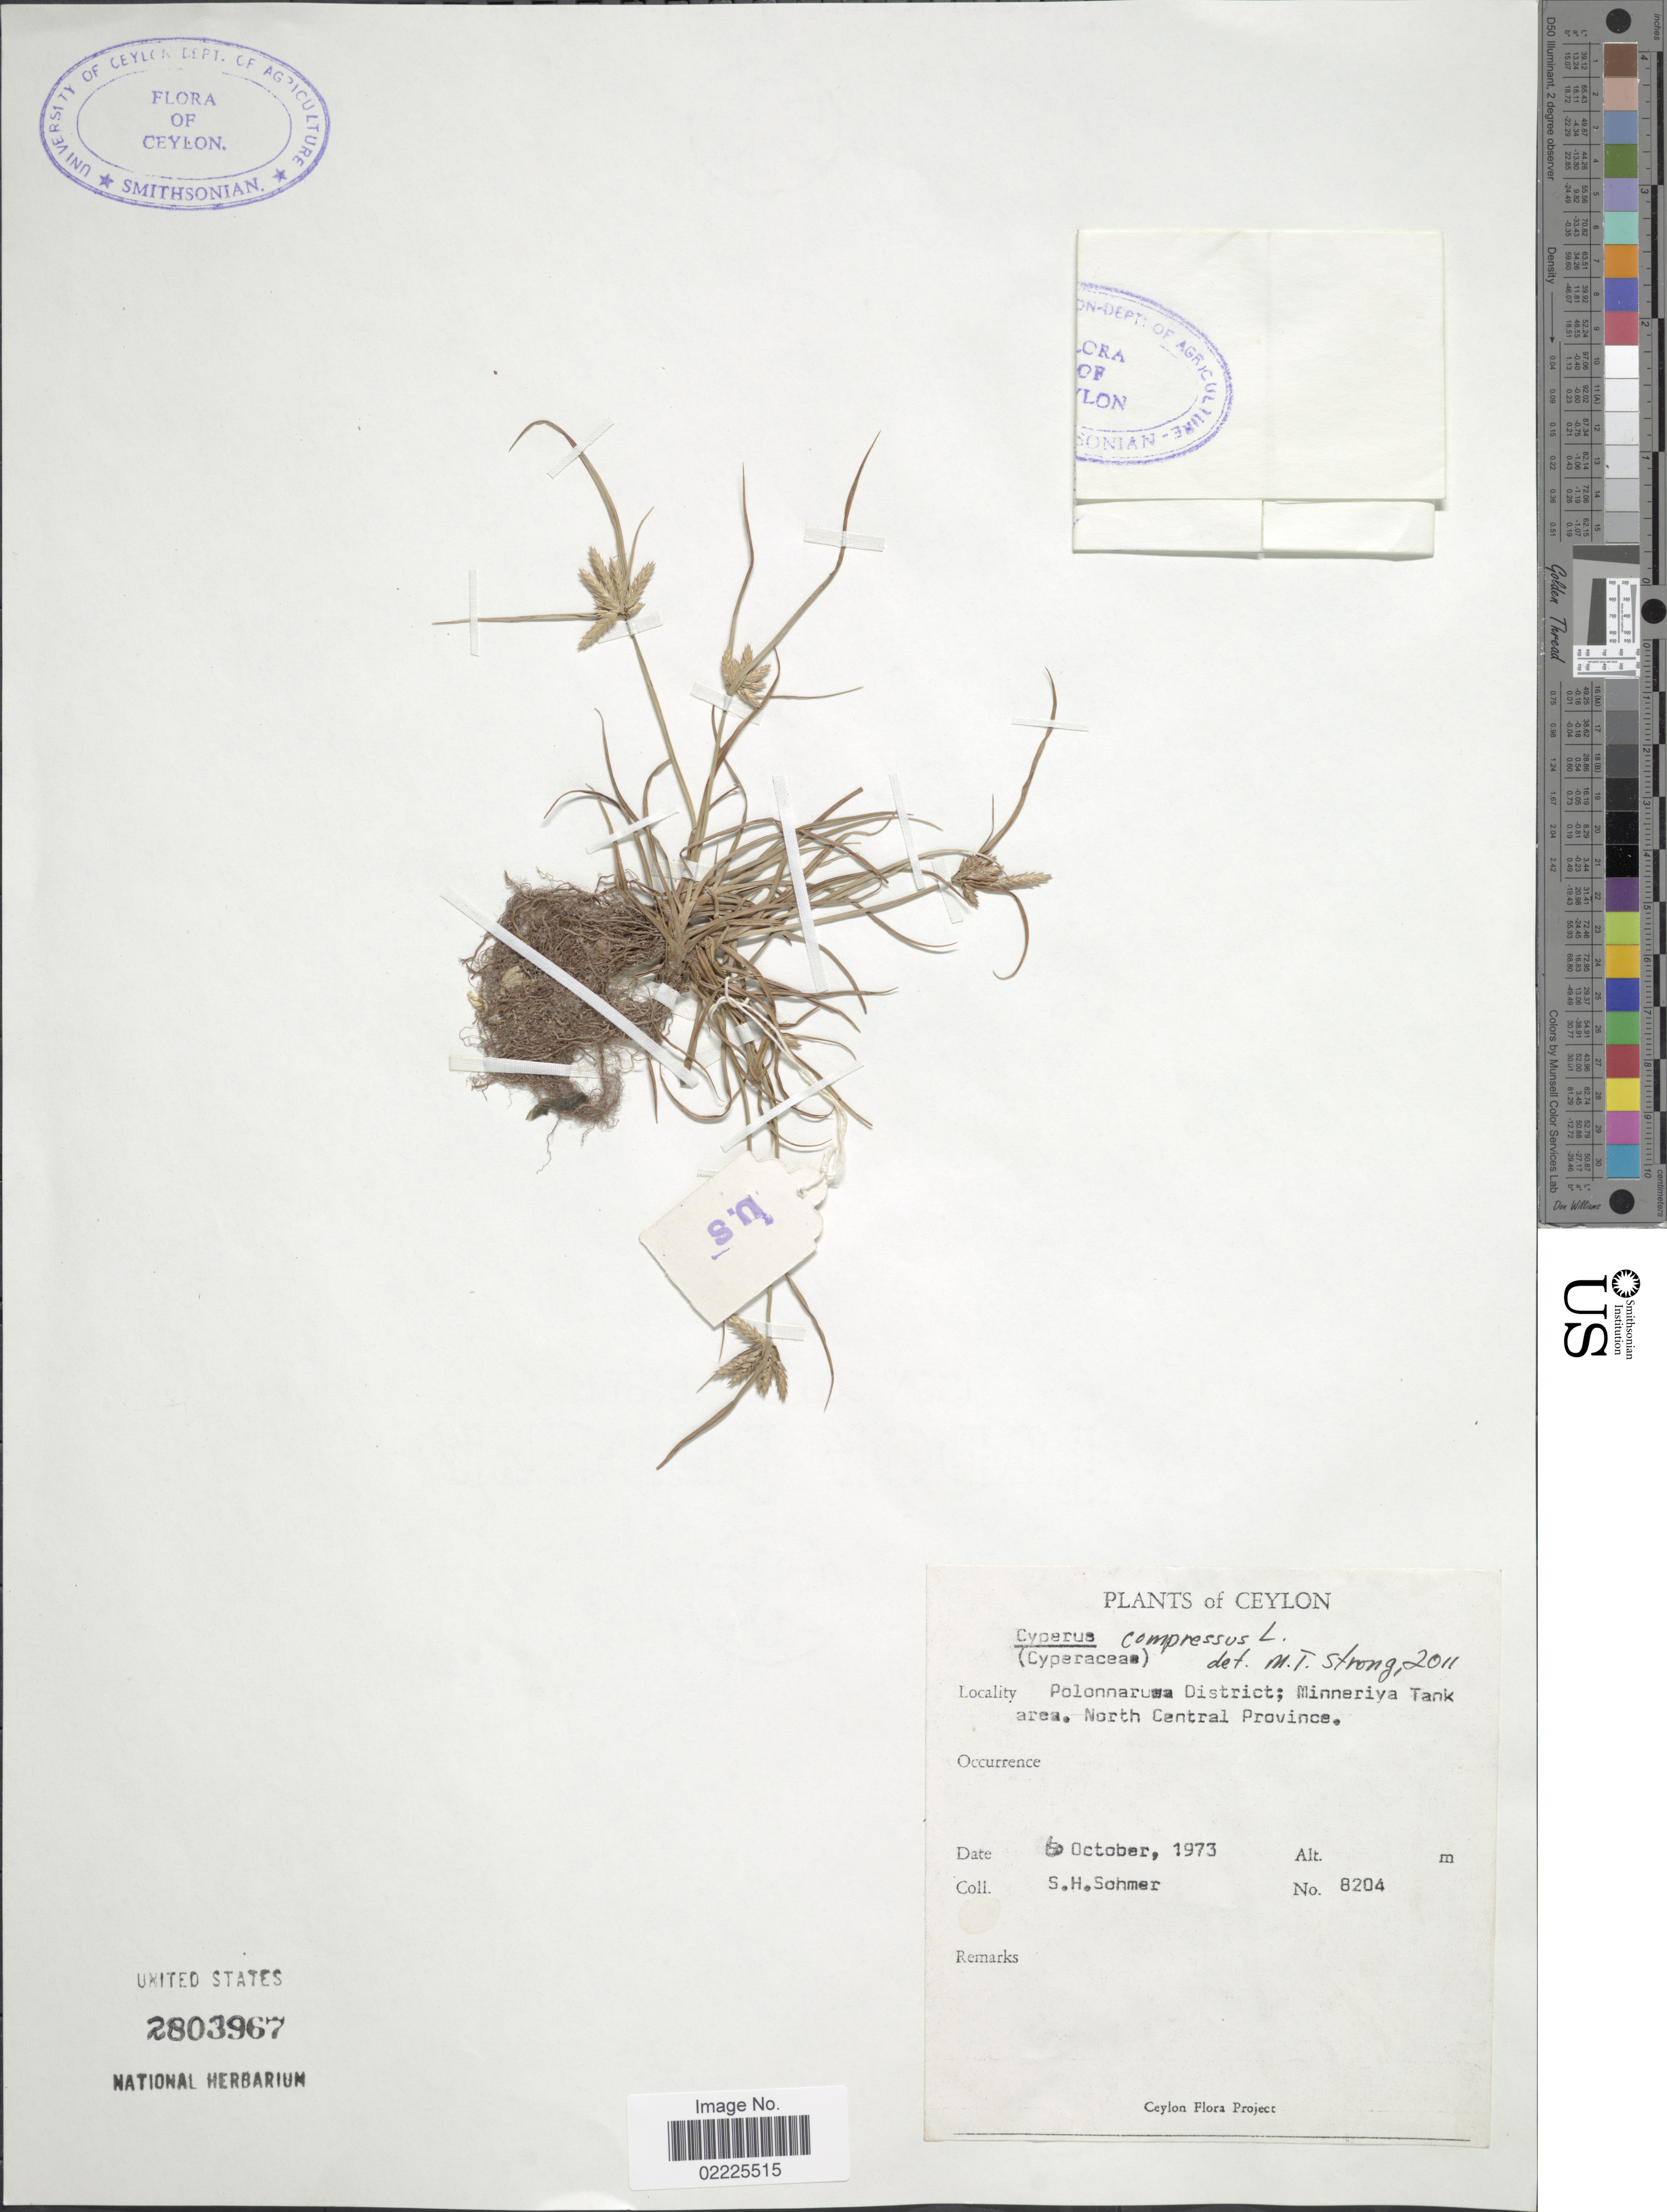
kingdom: Plantae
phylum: Tracheophyta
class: Liliopsida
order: Poales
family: Cyperaceae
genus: Cyperus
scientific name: Cyperus compressus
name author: L.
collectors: S. H. Sohmer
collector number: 8204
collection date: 1973-10-06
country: Sri Lanka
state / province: North Central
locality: Ceylon, Polonnaruwa District; Minneriya Tank area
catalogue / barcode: US 2803967